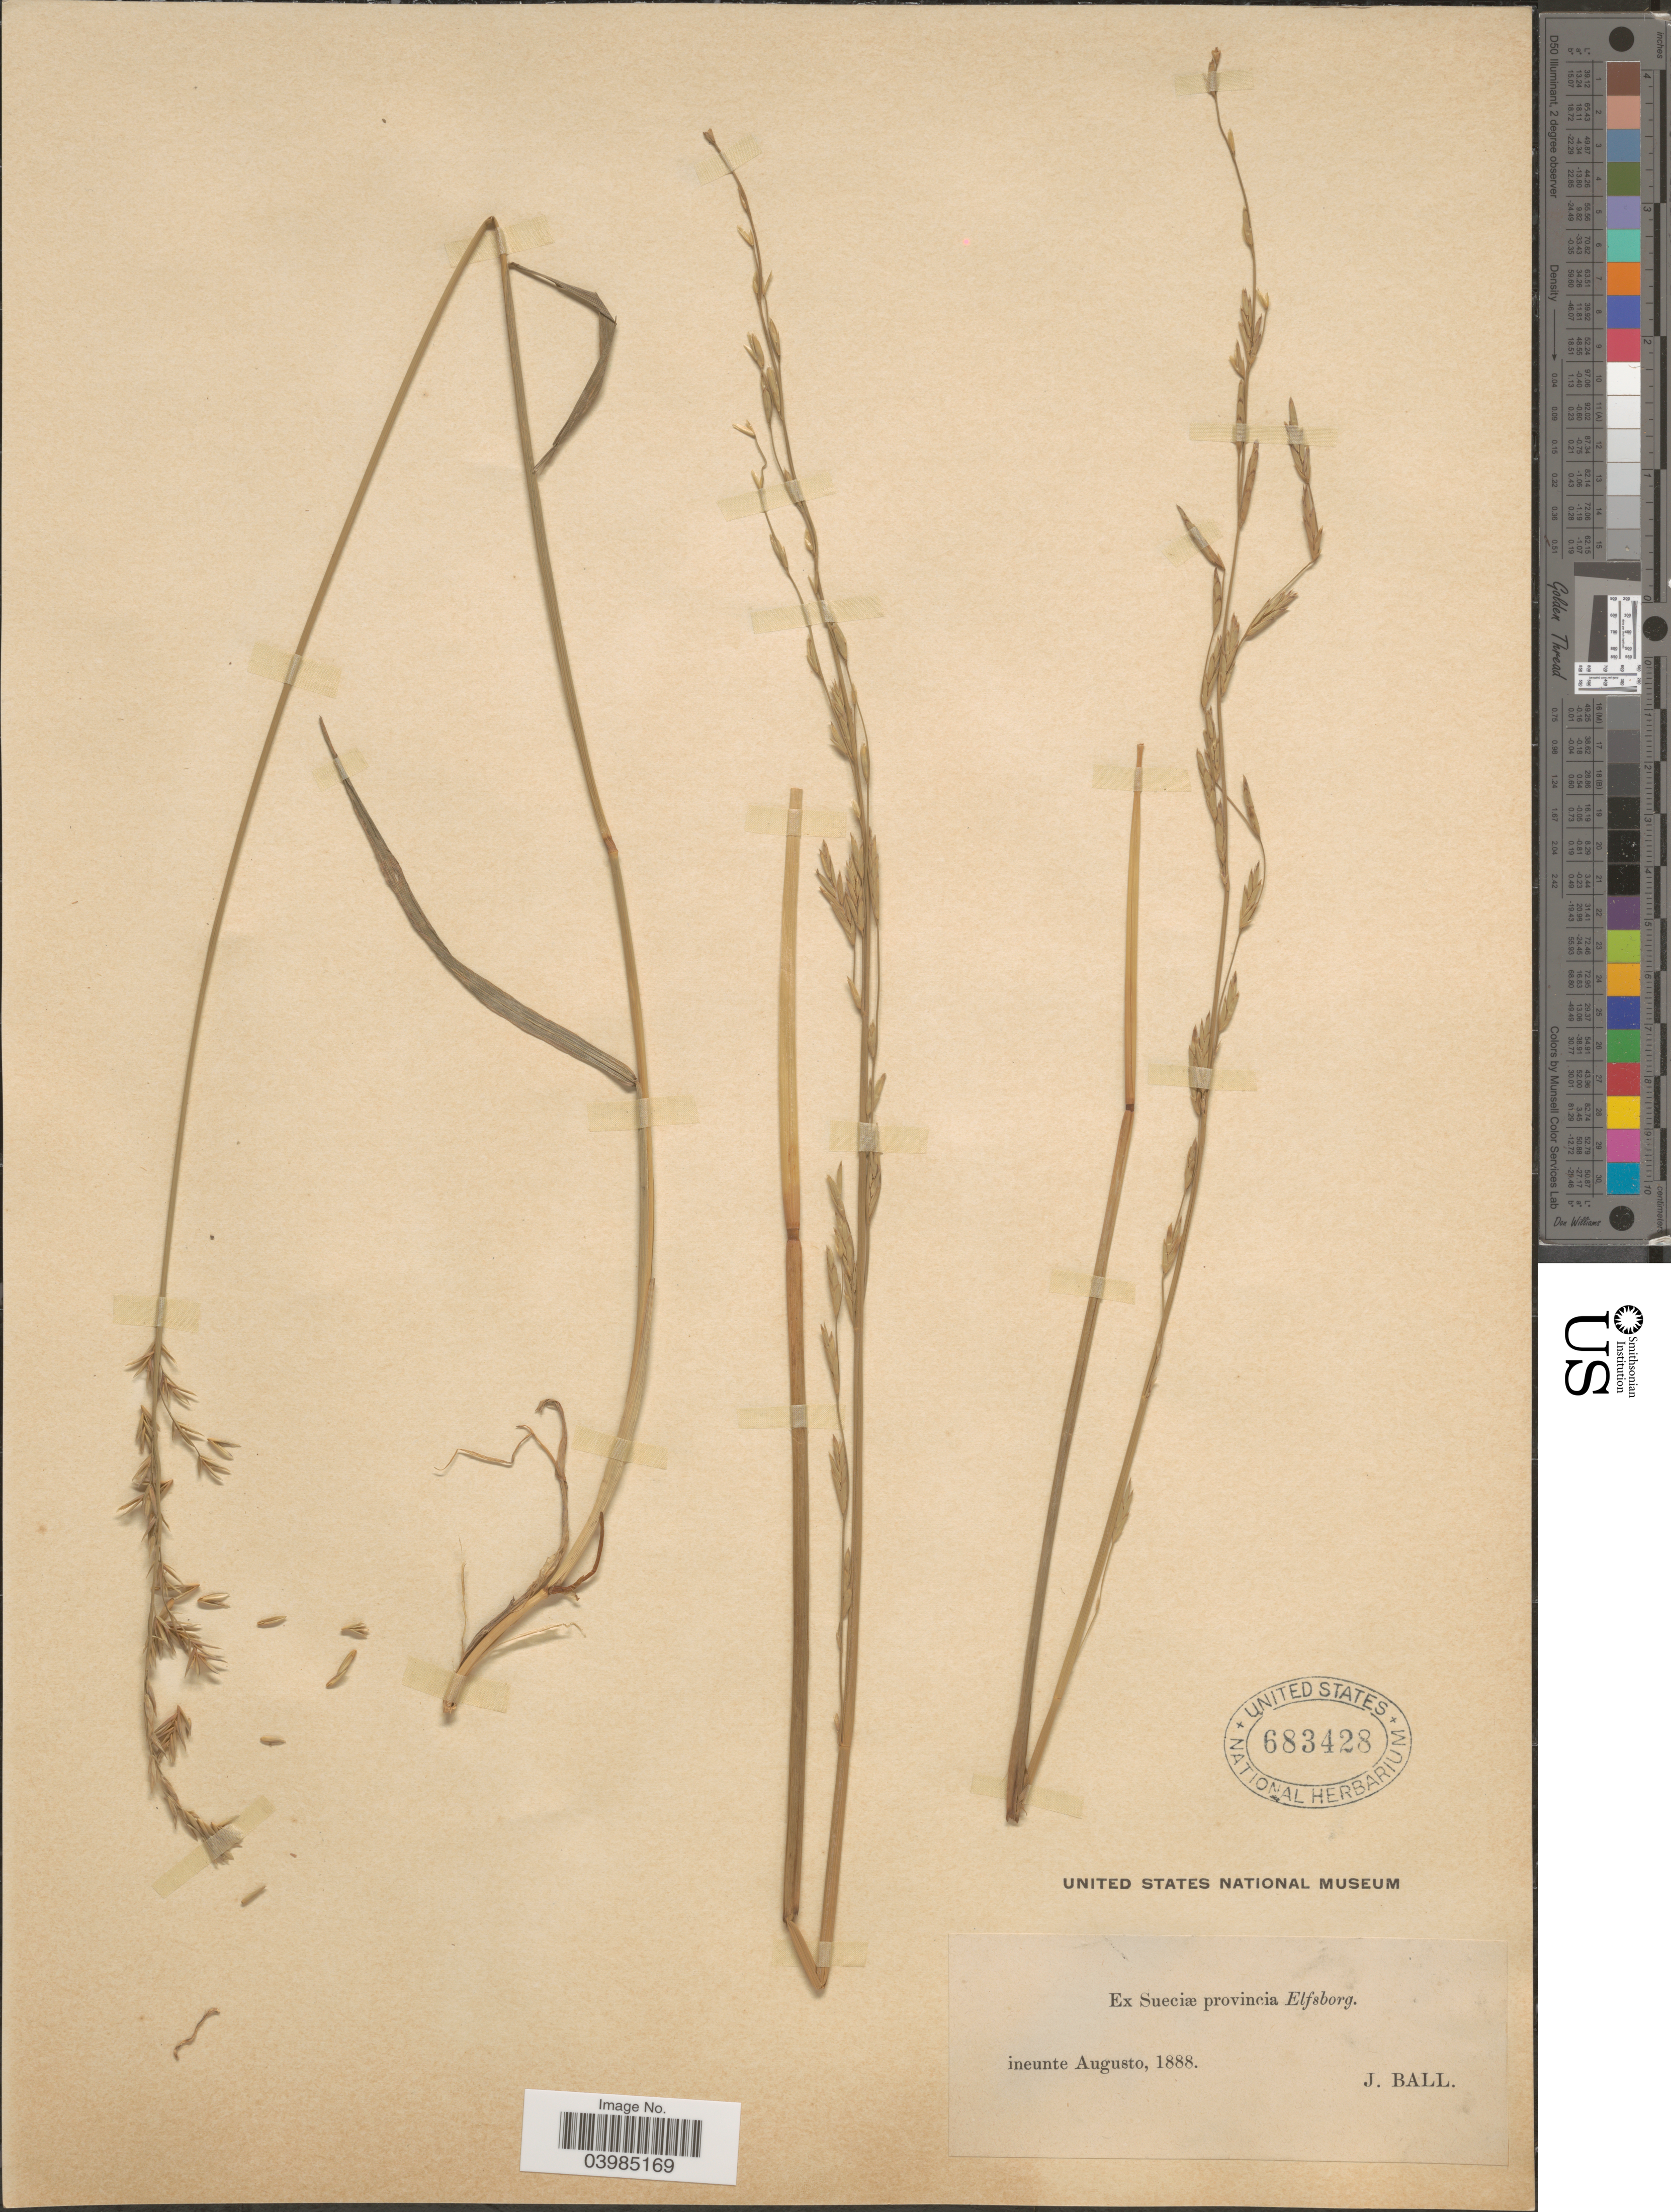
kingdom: Plantae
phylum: Tracheophyta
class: Liliopsida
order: Poales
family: Poaceae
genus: Glyceria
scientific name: Glyceria fluitans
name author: (L.) R. Br.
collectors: J. Ball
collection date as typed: ineunte Augusto, 1888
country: Sweden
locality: Sueciæ provincia Elfsborg.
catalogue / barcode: US 683428